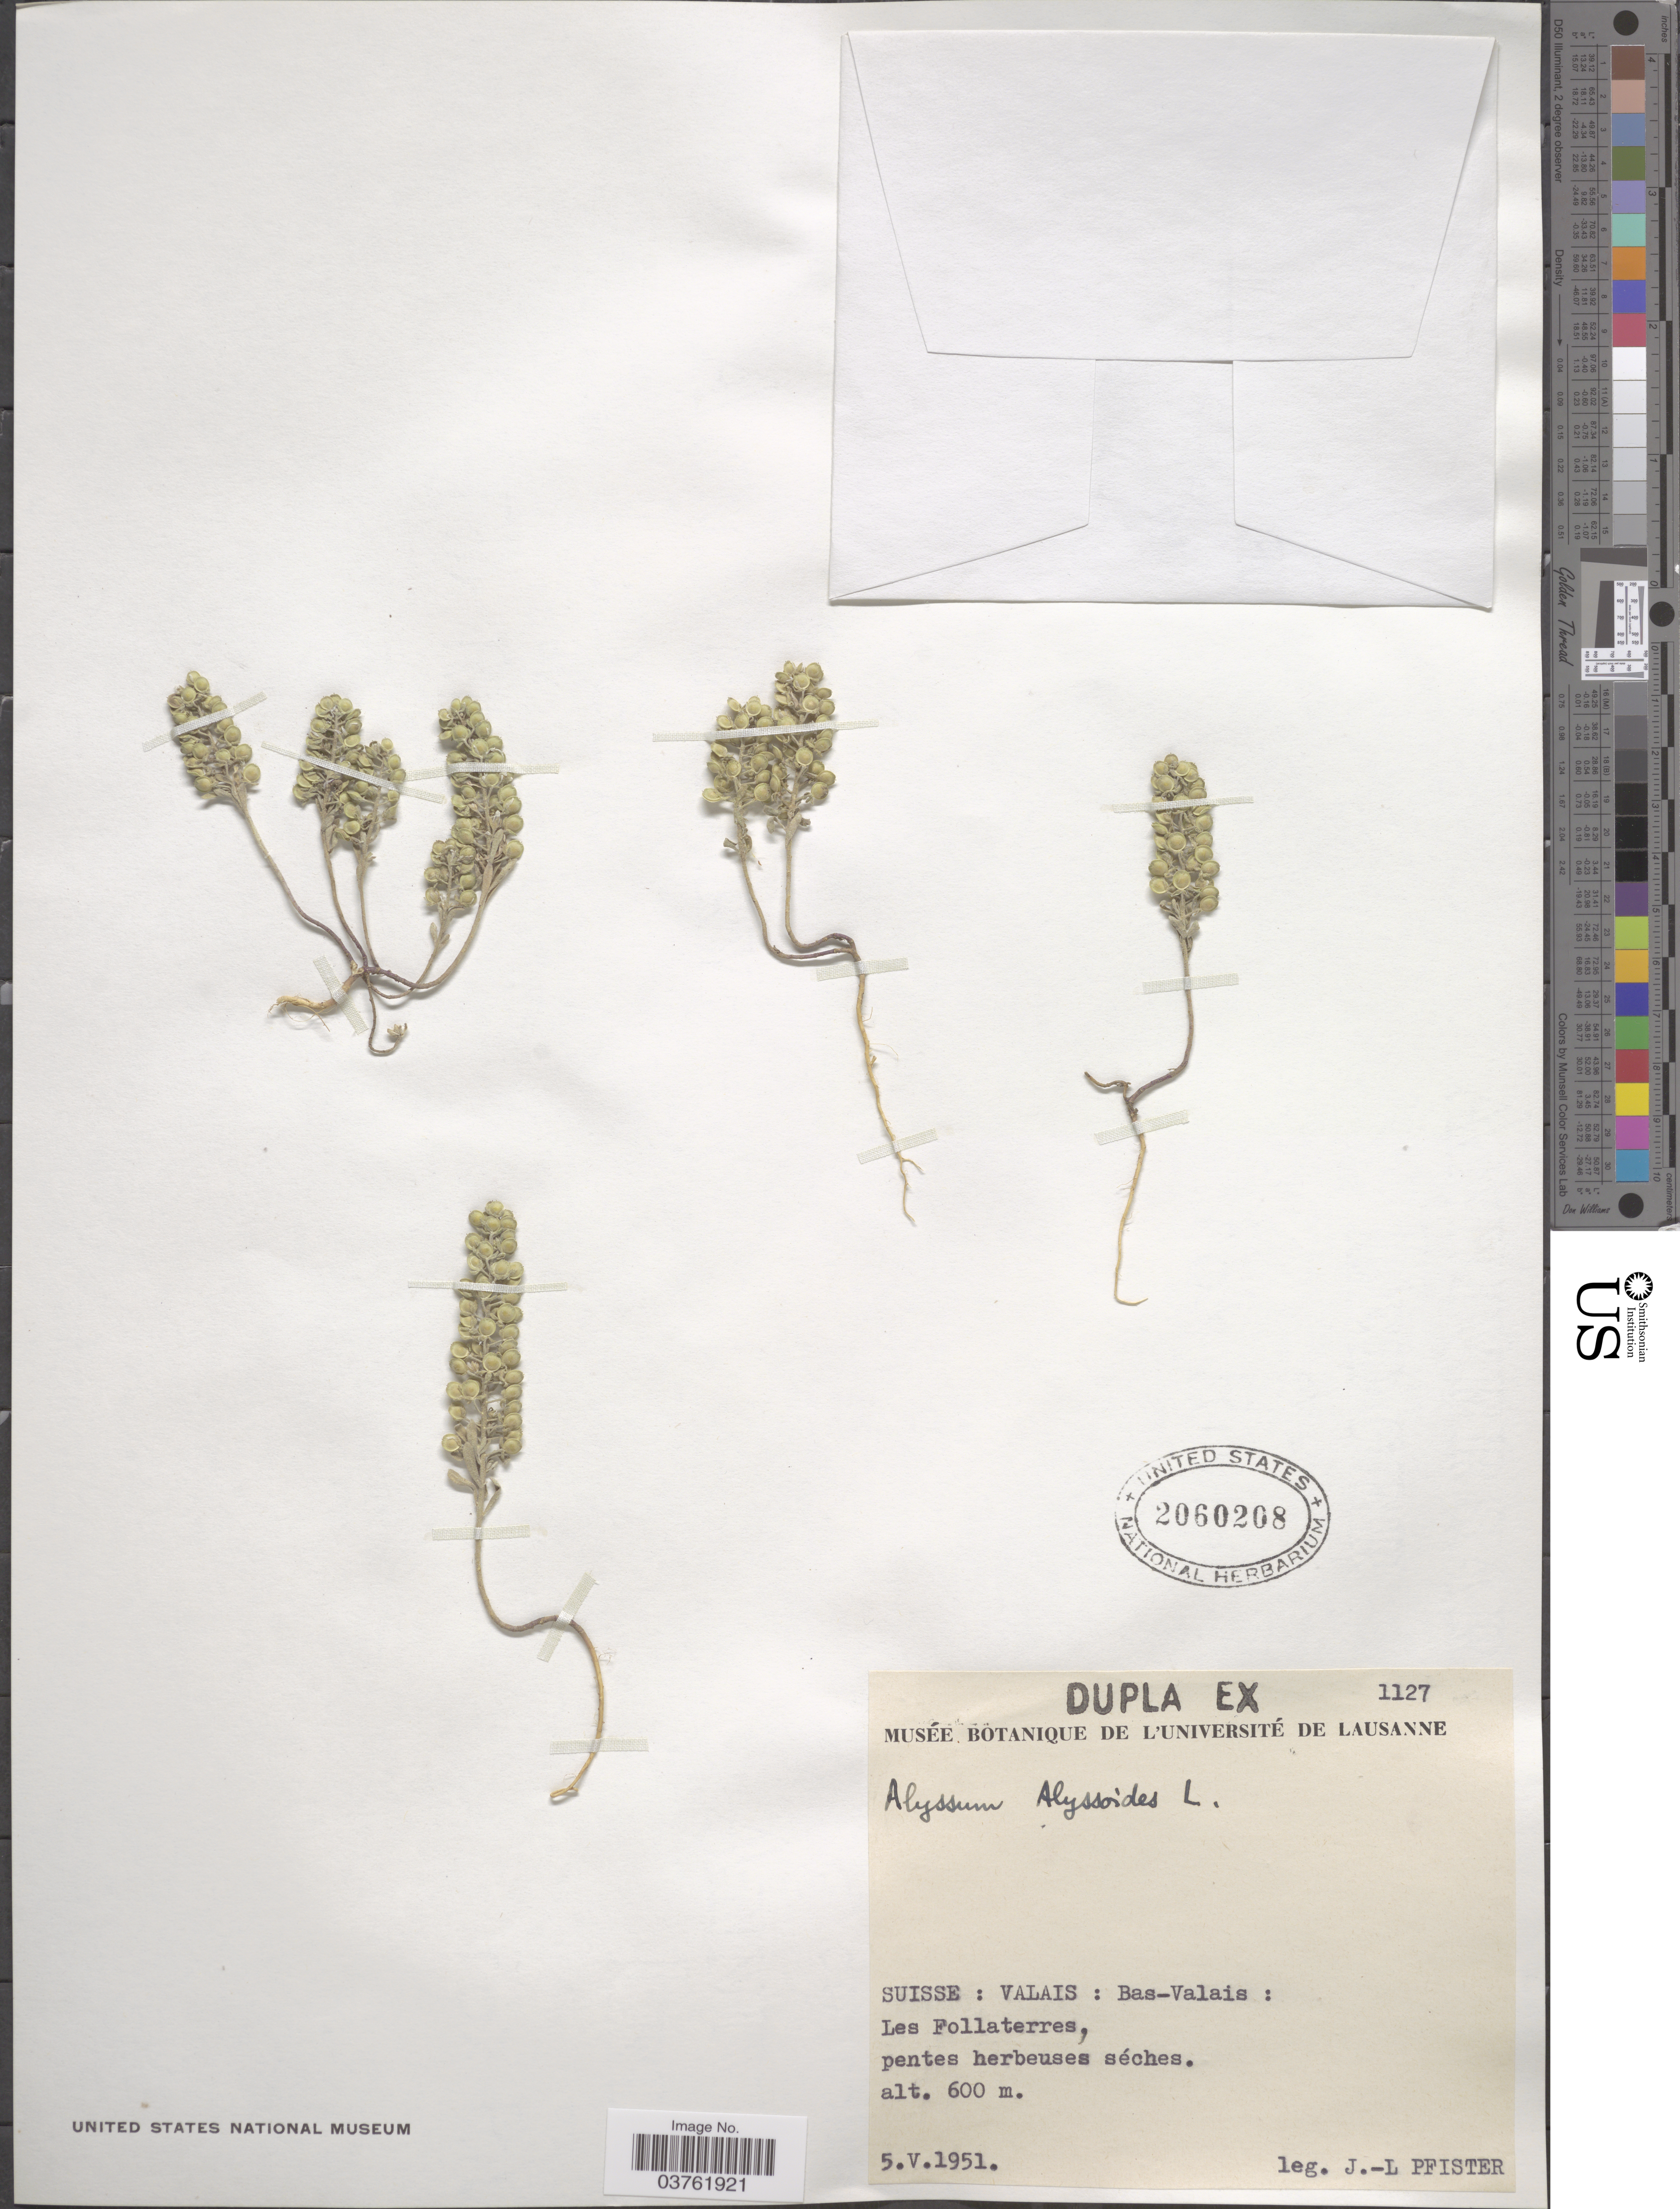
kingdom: Plantae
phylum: Tracheophyta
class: Magnoliopsida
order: Brassicales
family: Brassicaceae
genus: Alyssum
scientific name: Alyssum alyssoides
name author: (L.) L.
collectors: J. Pfister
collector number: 1127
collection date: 1951-05-05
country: Switzerland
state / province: Valais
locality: Suisse: Valais: Bas-Valais: Les Follaterres, pentes herbeuses séches.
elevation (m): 600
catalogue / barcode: US 2060208